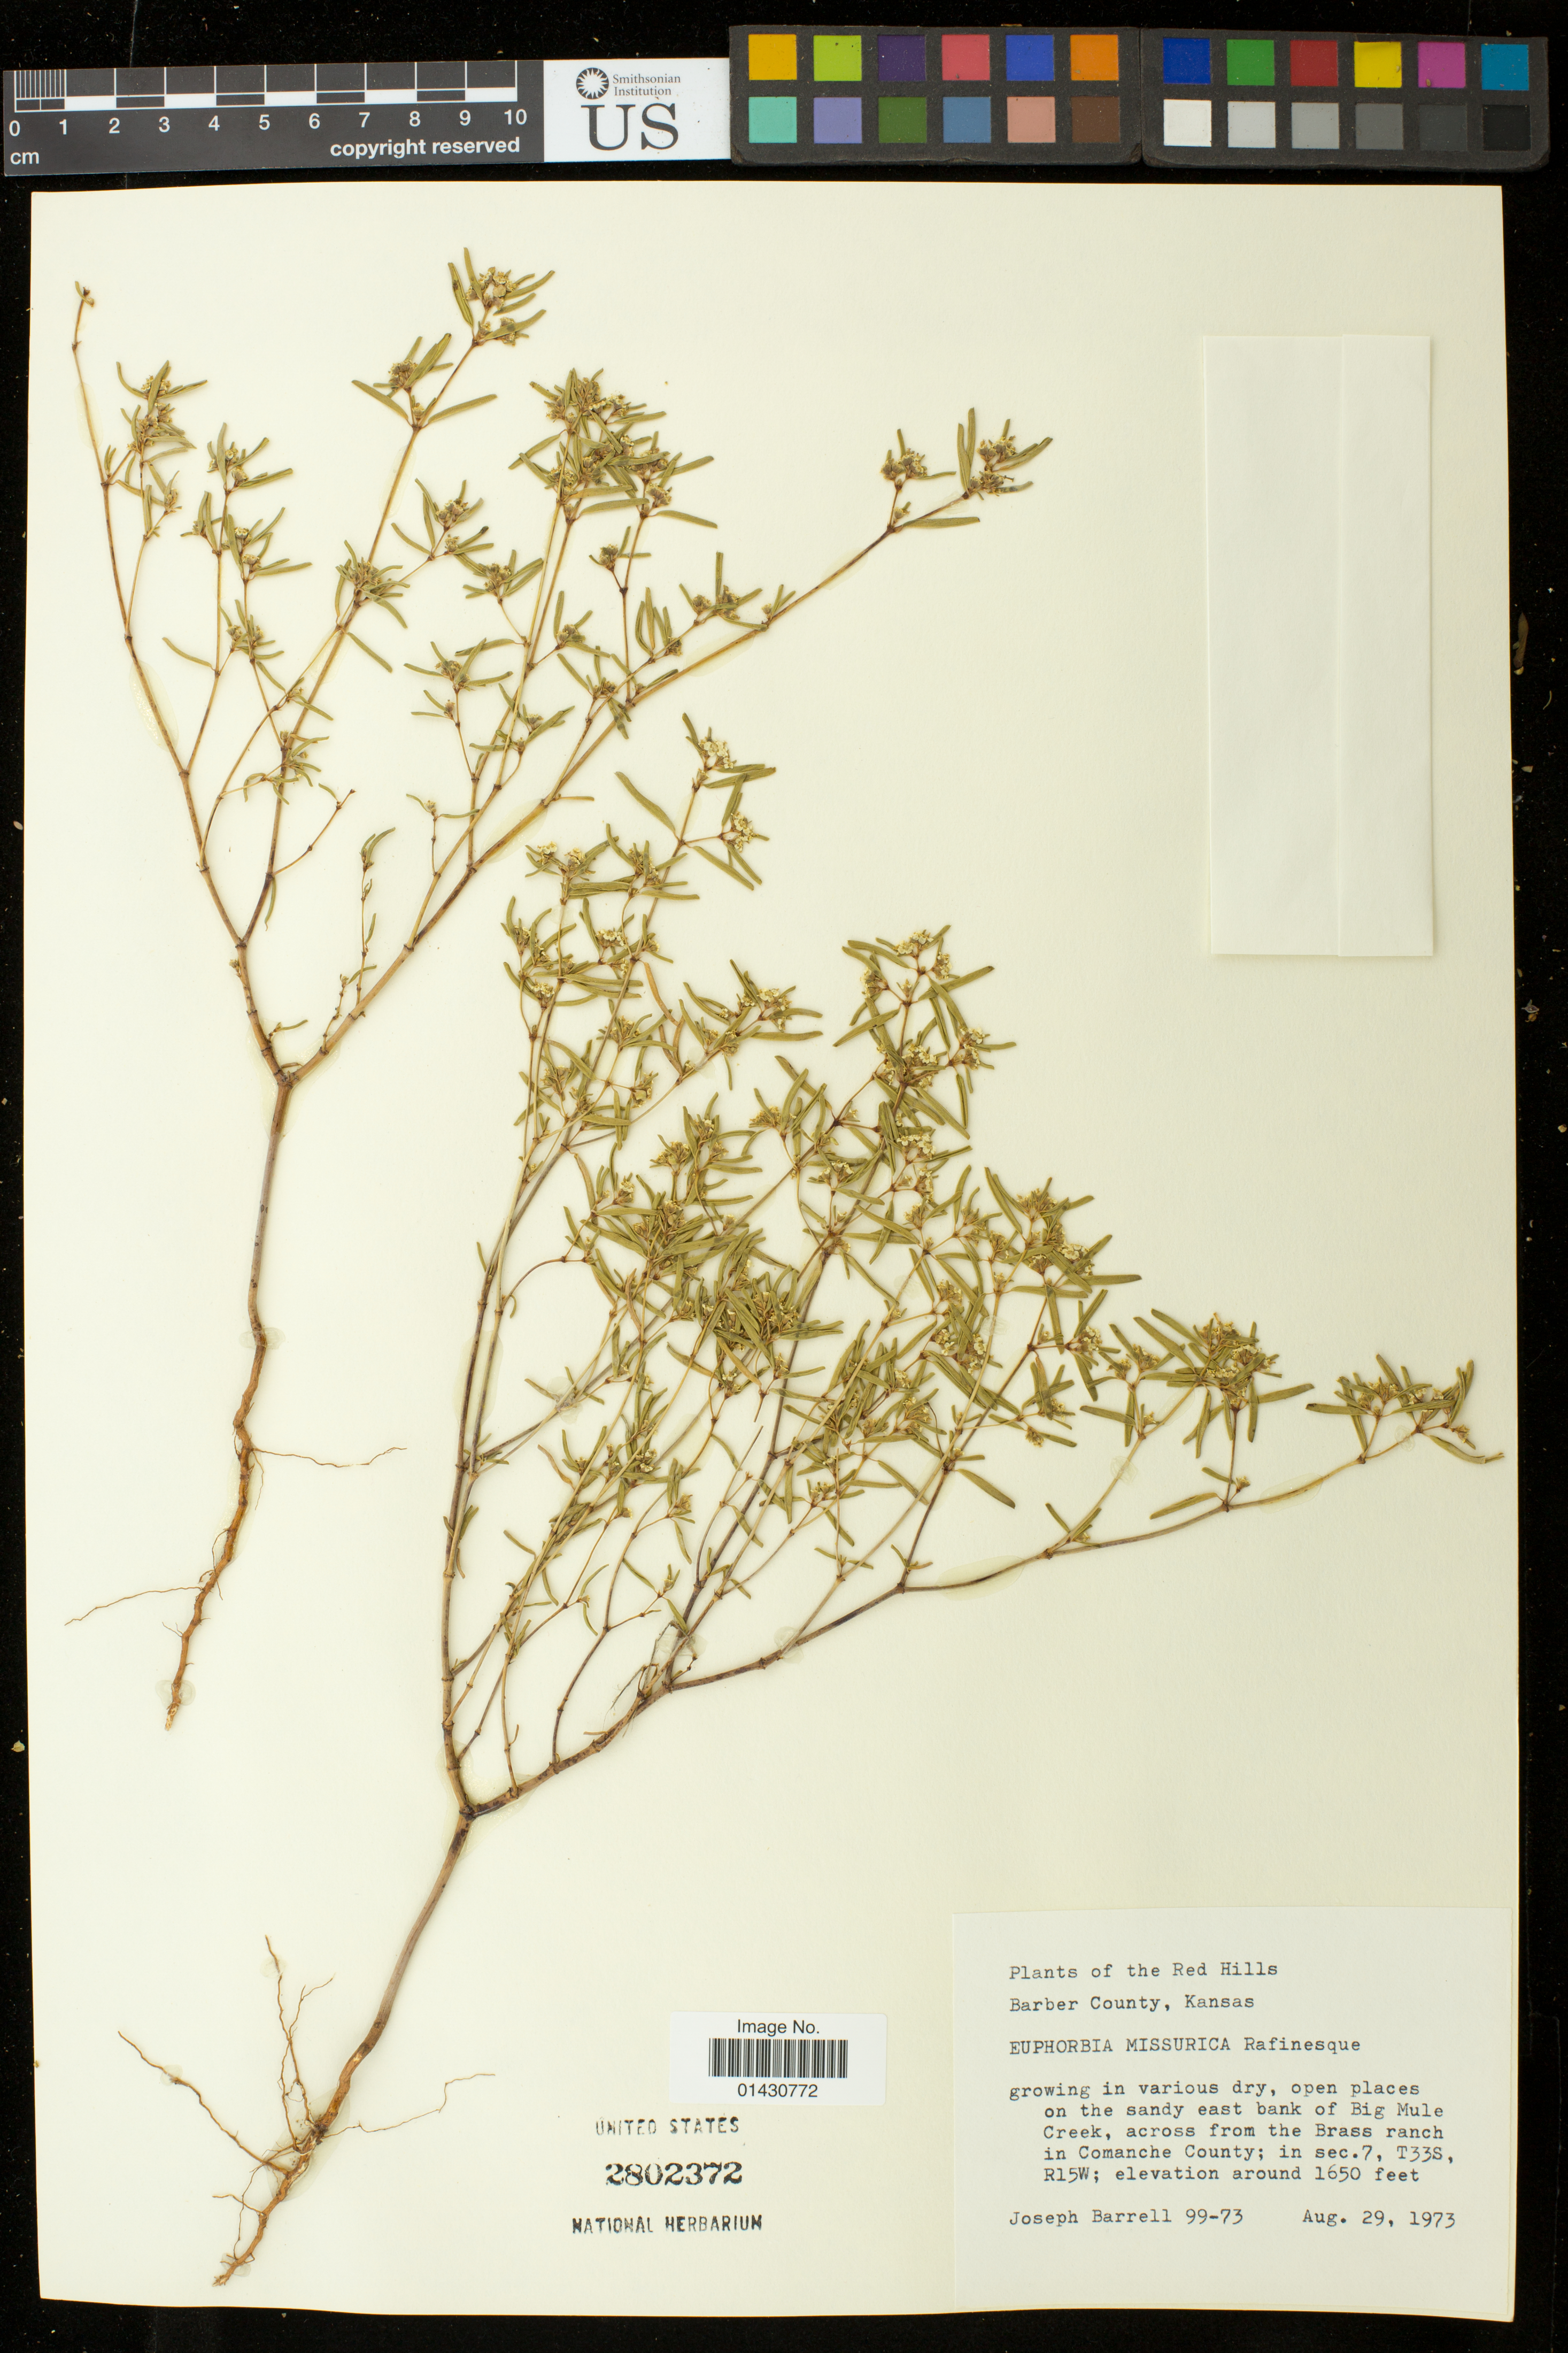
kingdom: Plantae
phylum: Tracheophyta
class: Magnoliopsida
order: Malpighiales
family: Euphorbiaceae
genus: Euphorbia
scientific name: Euphorbia missurica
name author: Raf.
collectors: J. Barrell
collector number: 99-73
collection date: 1973-08-29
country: United States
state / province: Kansas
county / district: Comanche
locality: east bank of Big Mule Creek, across from the Brass ranch in Comanche County; in sec.7, T33S, RI5W;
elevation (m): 503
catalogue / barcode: US 2802372